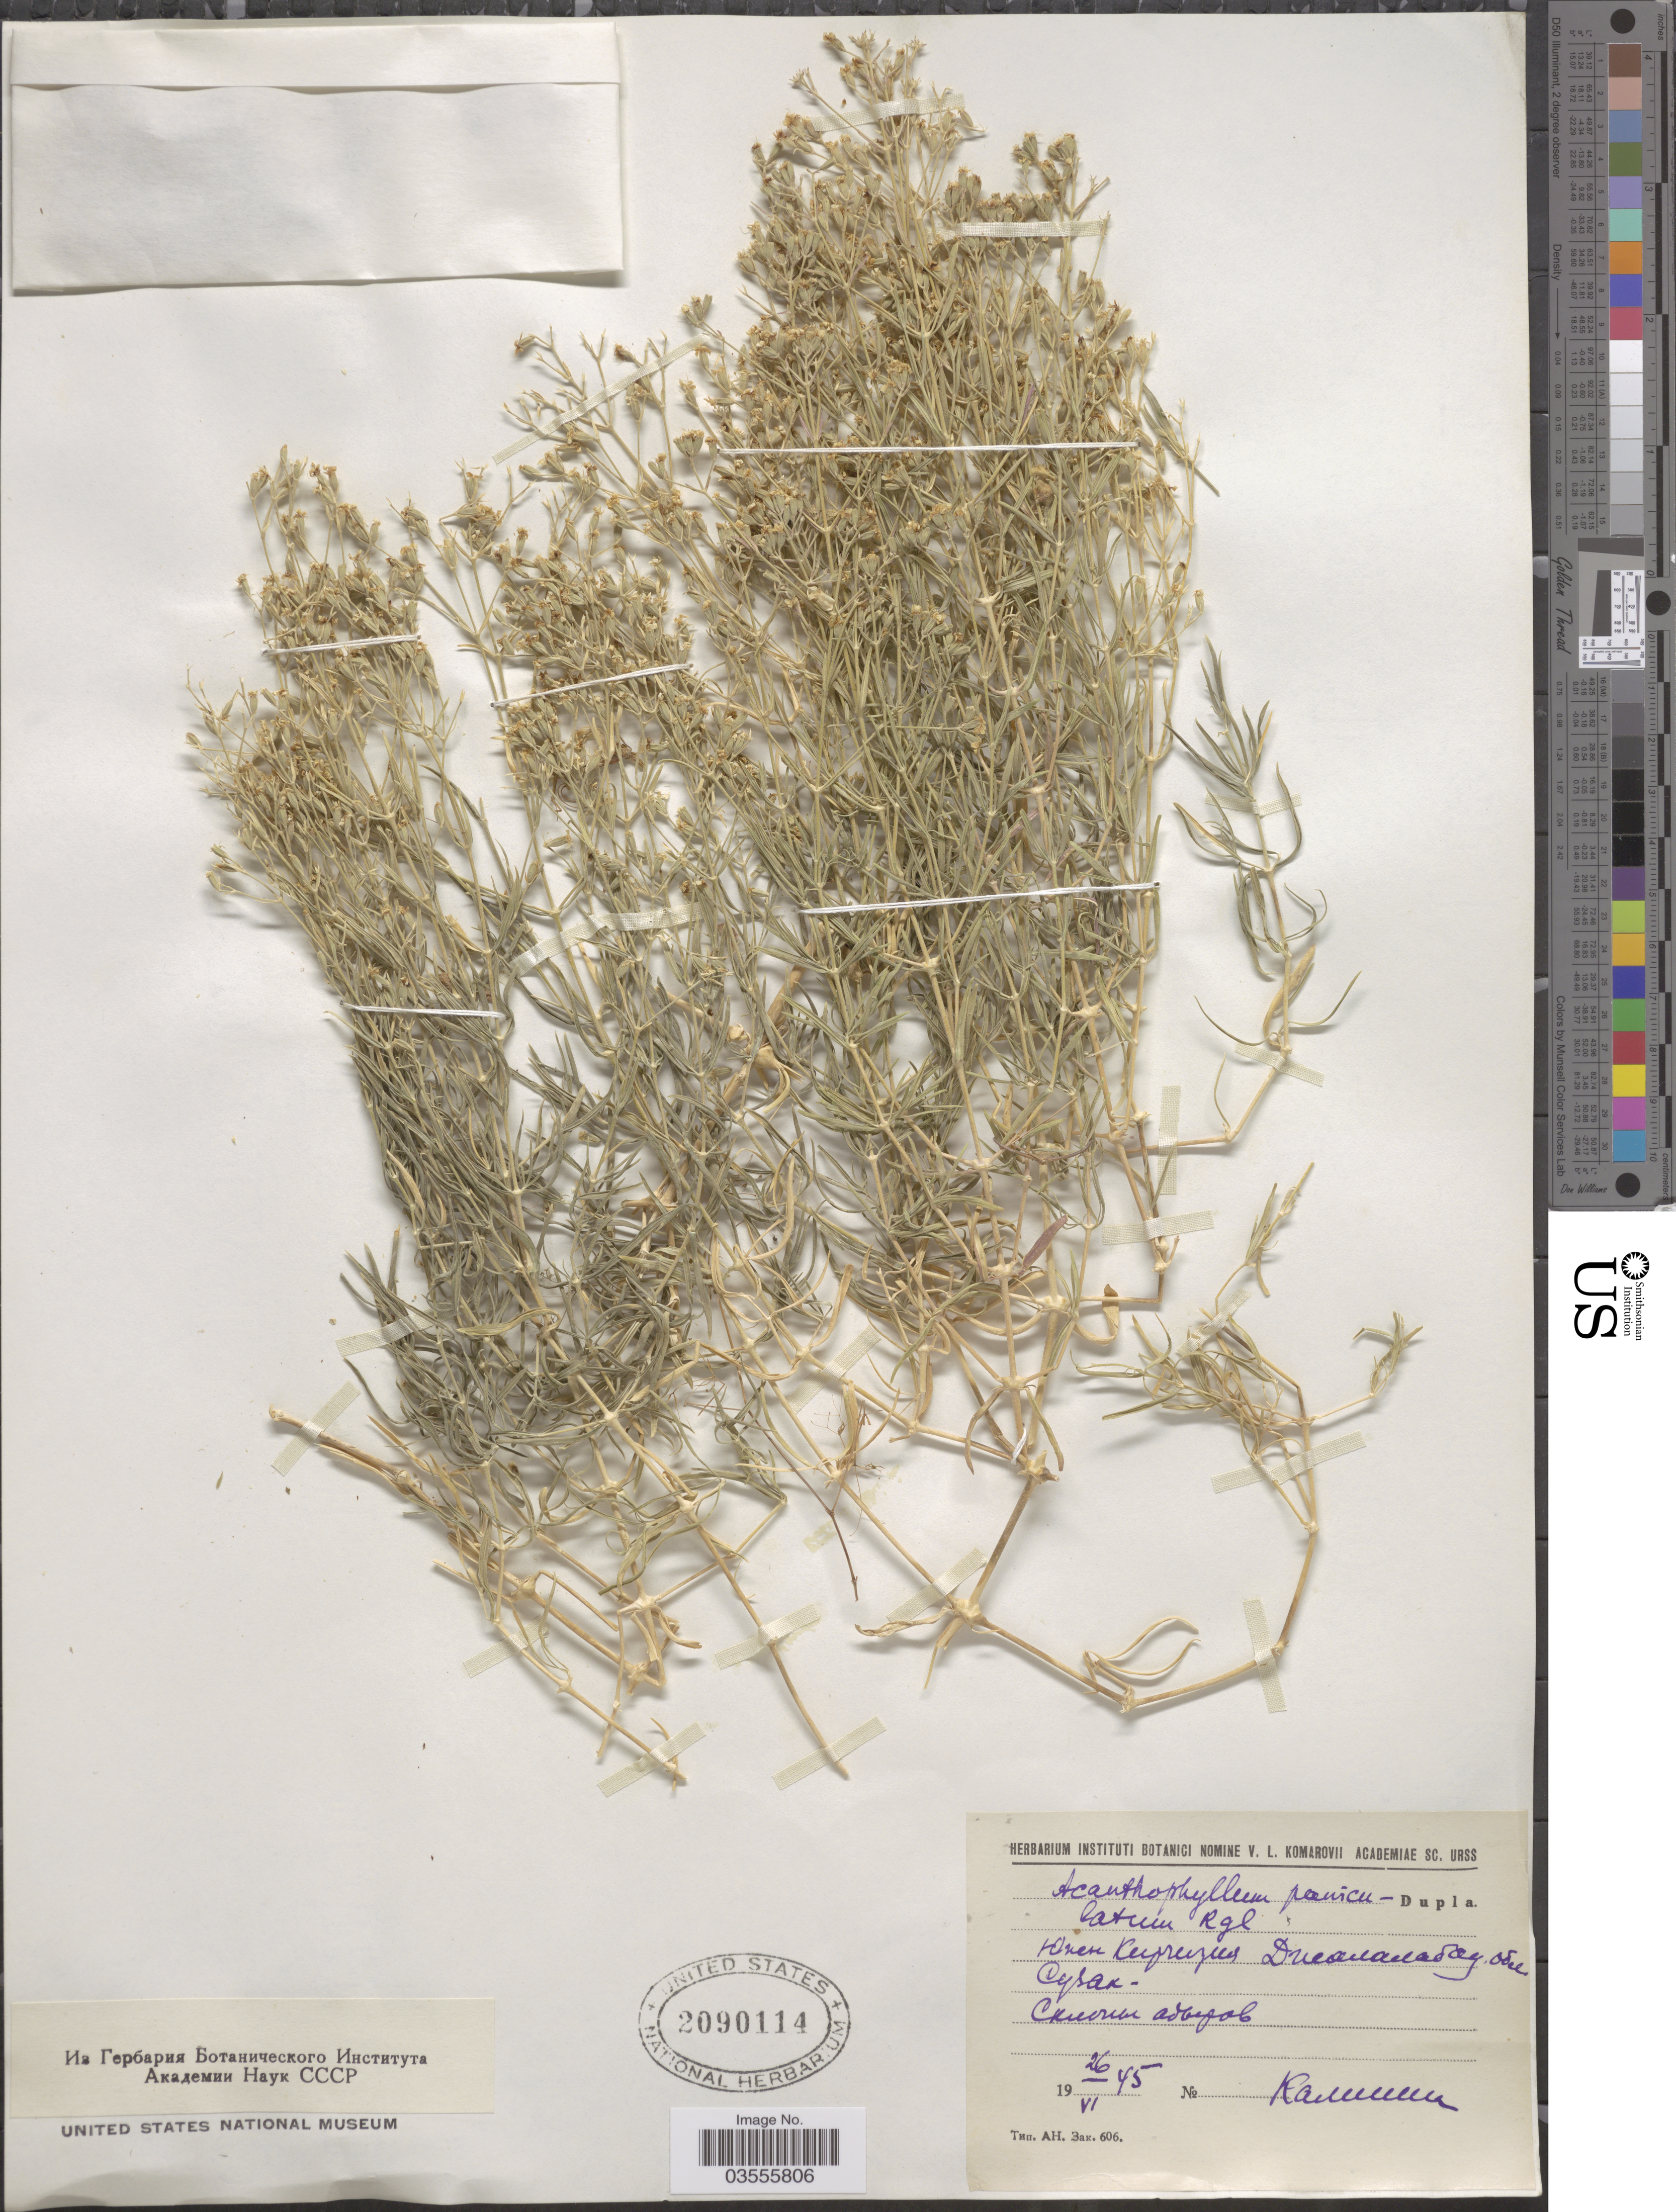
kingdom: Plantae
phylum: Tracheophyta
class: Magnoliopsida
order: Caryophyllales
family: Caryophyllaceae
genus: Acanthophyllum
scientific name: Acanthophyllum paniculatum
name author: Regel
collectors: Kalinin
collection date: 1945-06-26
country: Kyrgyzstan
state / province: Jalal-Abad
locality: Suzak.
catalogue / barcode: US 2090114